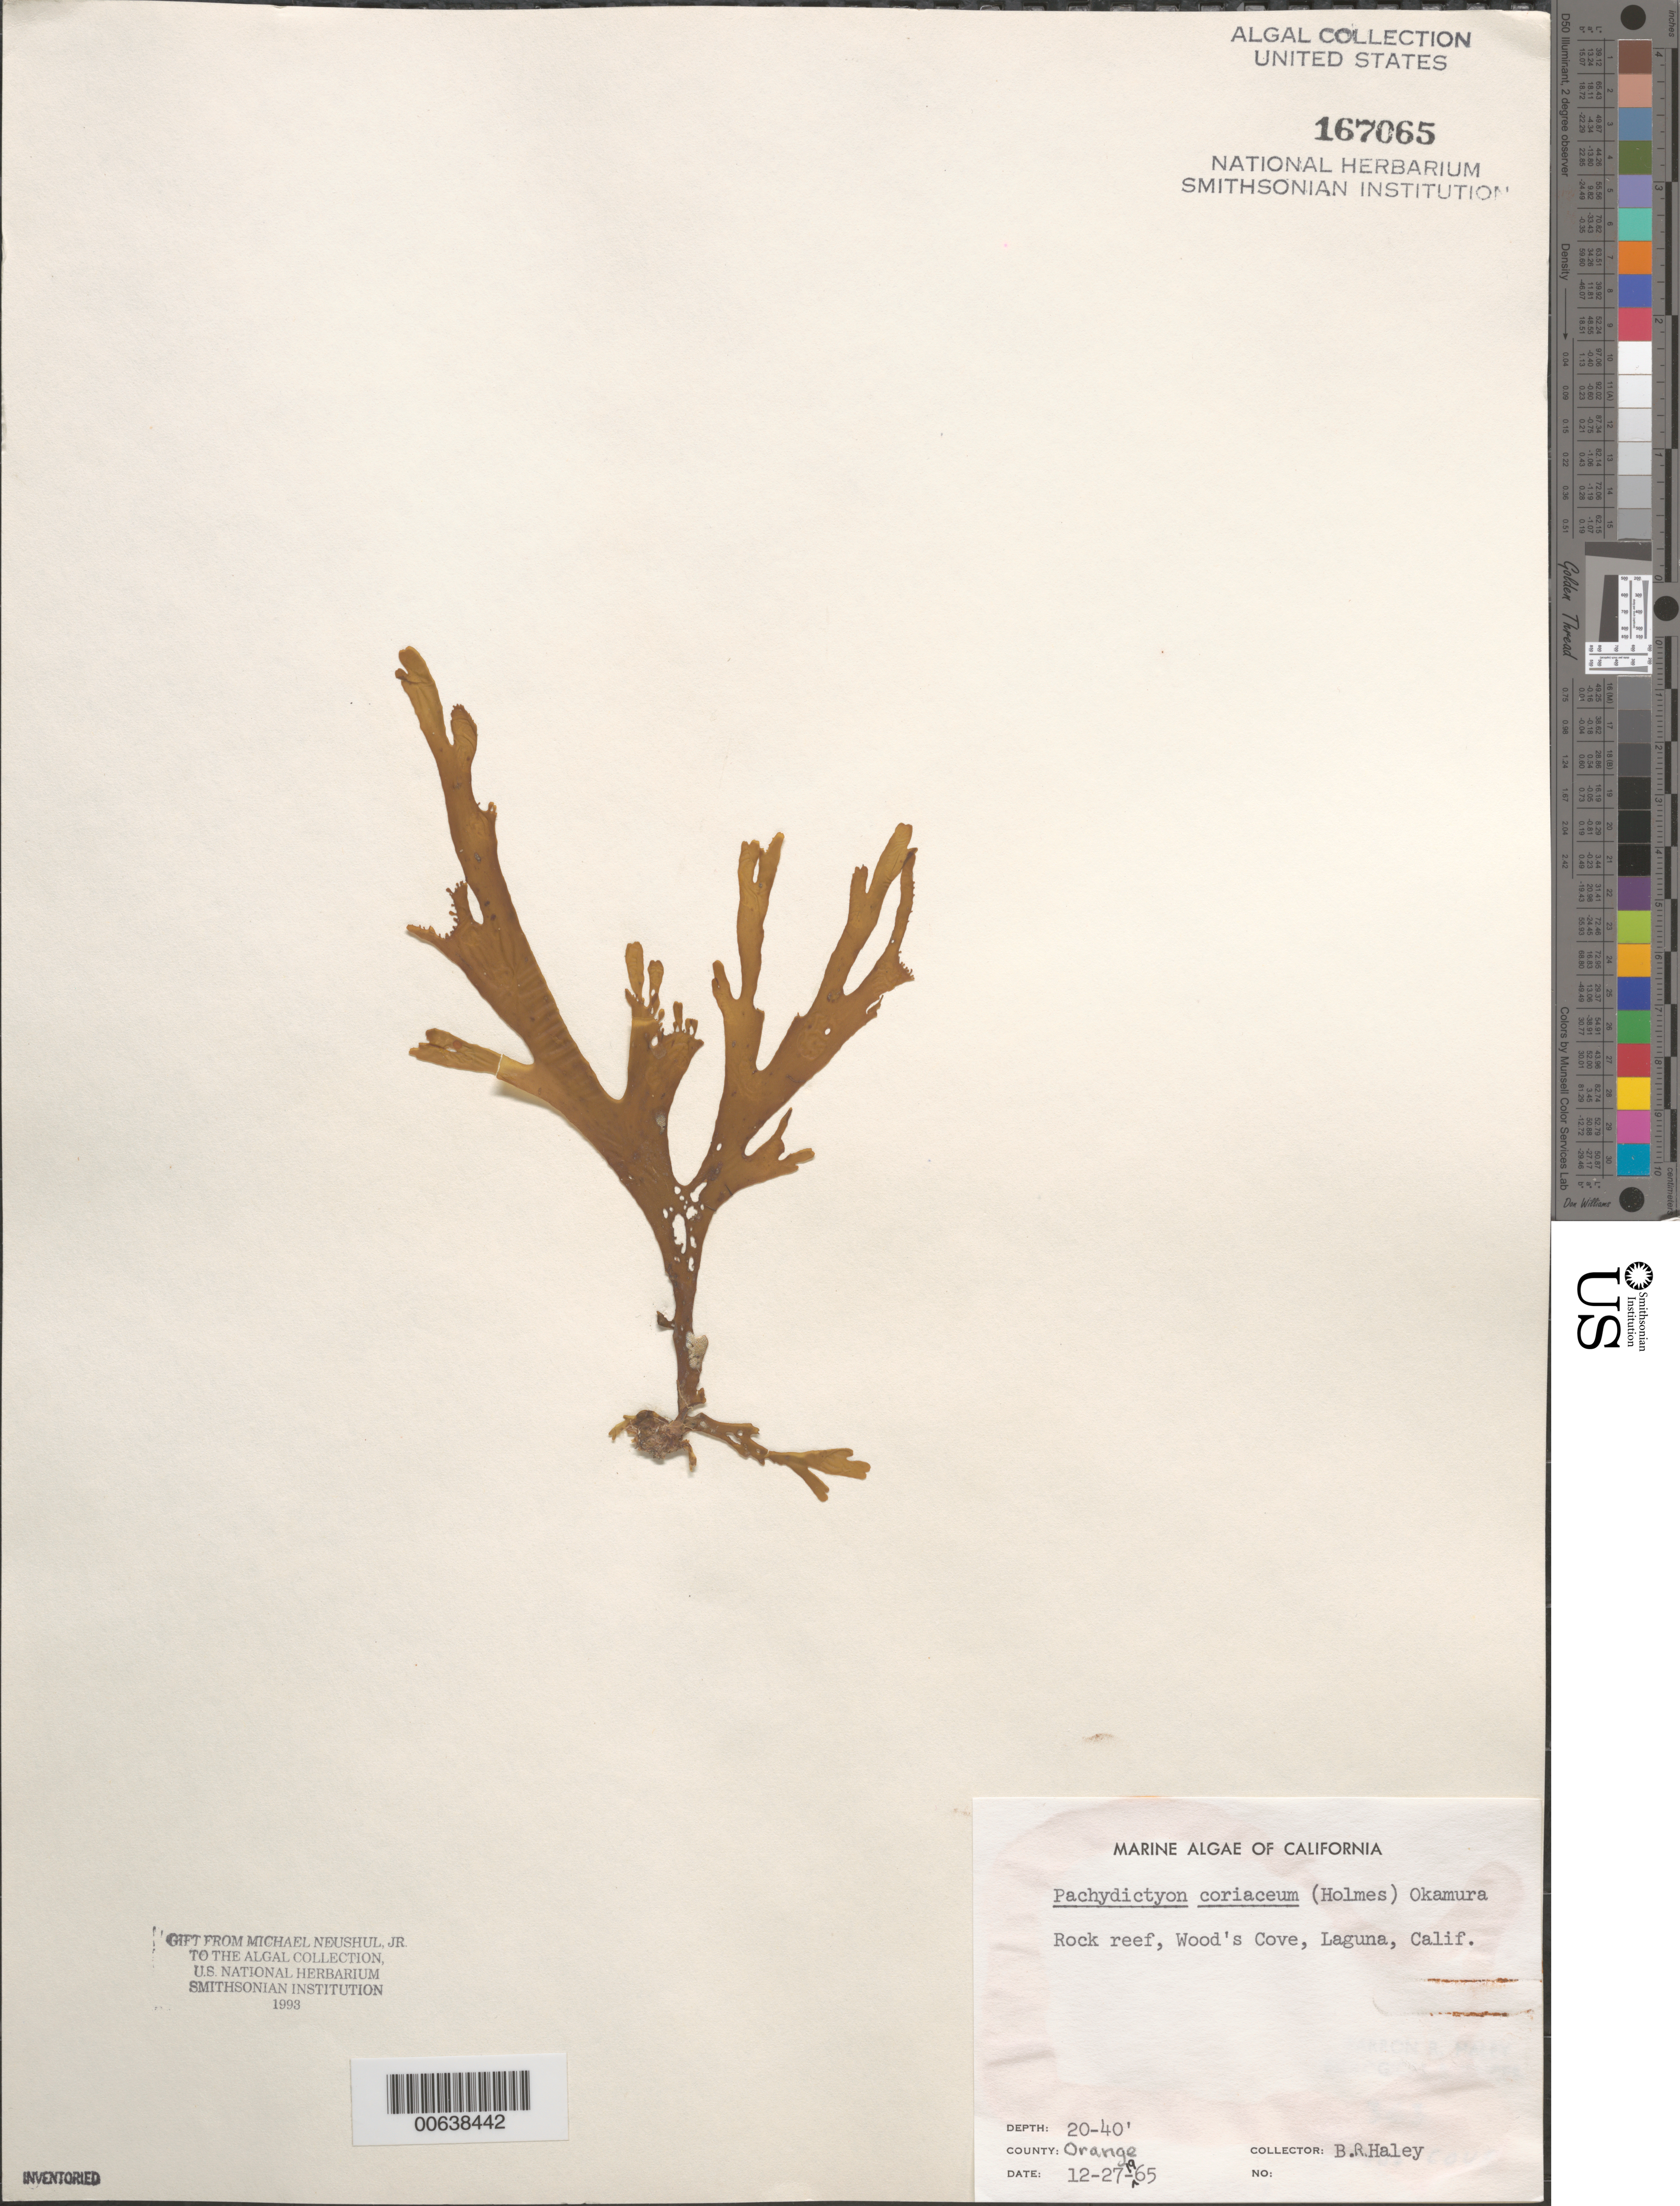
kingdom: Chromista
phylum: Ochrophyta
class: Phaeophyceae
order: Dictyotales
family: Dictyotaceae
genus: Pachydictyon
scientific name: Pachydictyon coriaceum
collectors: B. Haley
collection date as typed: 27 Dec 1965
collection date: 1965-12-27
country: United States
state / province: California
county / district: Orange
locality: Wood's Cove, Laguna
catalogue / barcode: US 167065